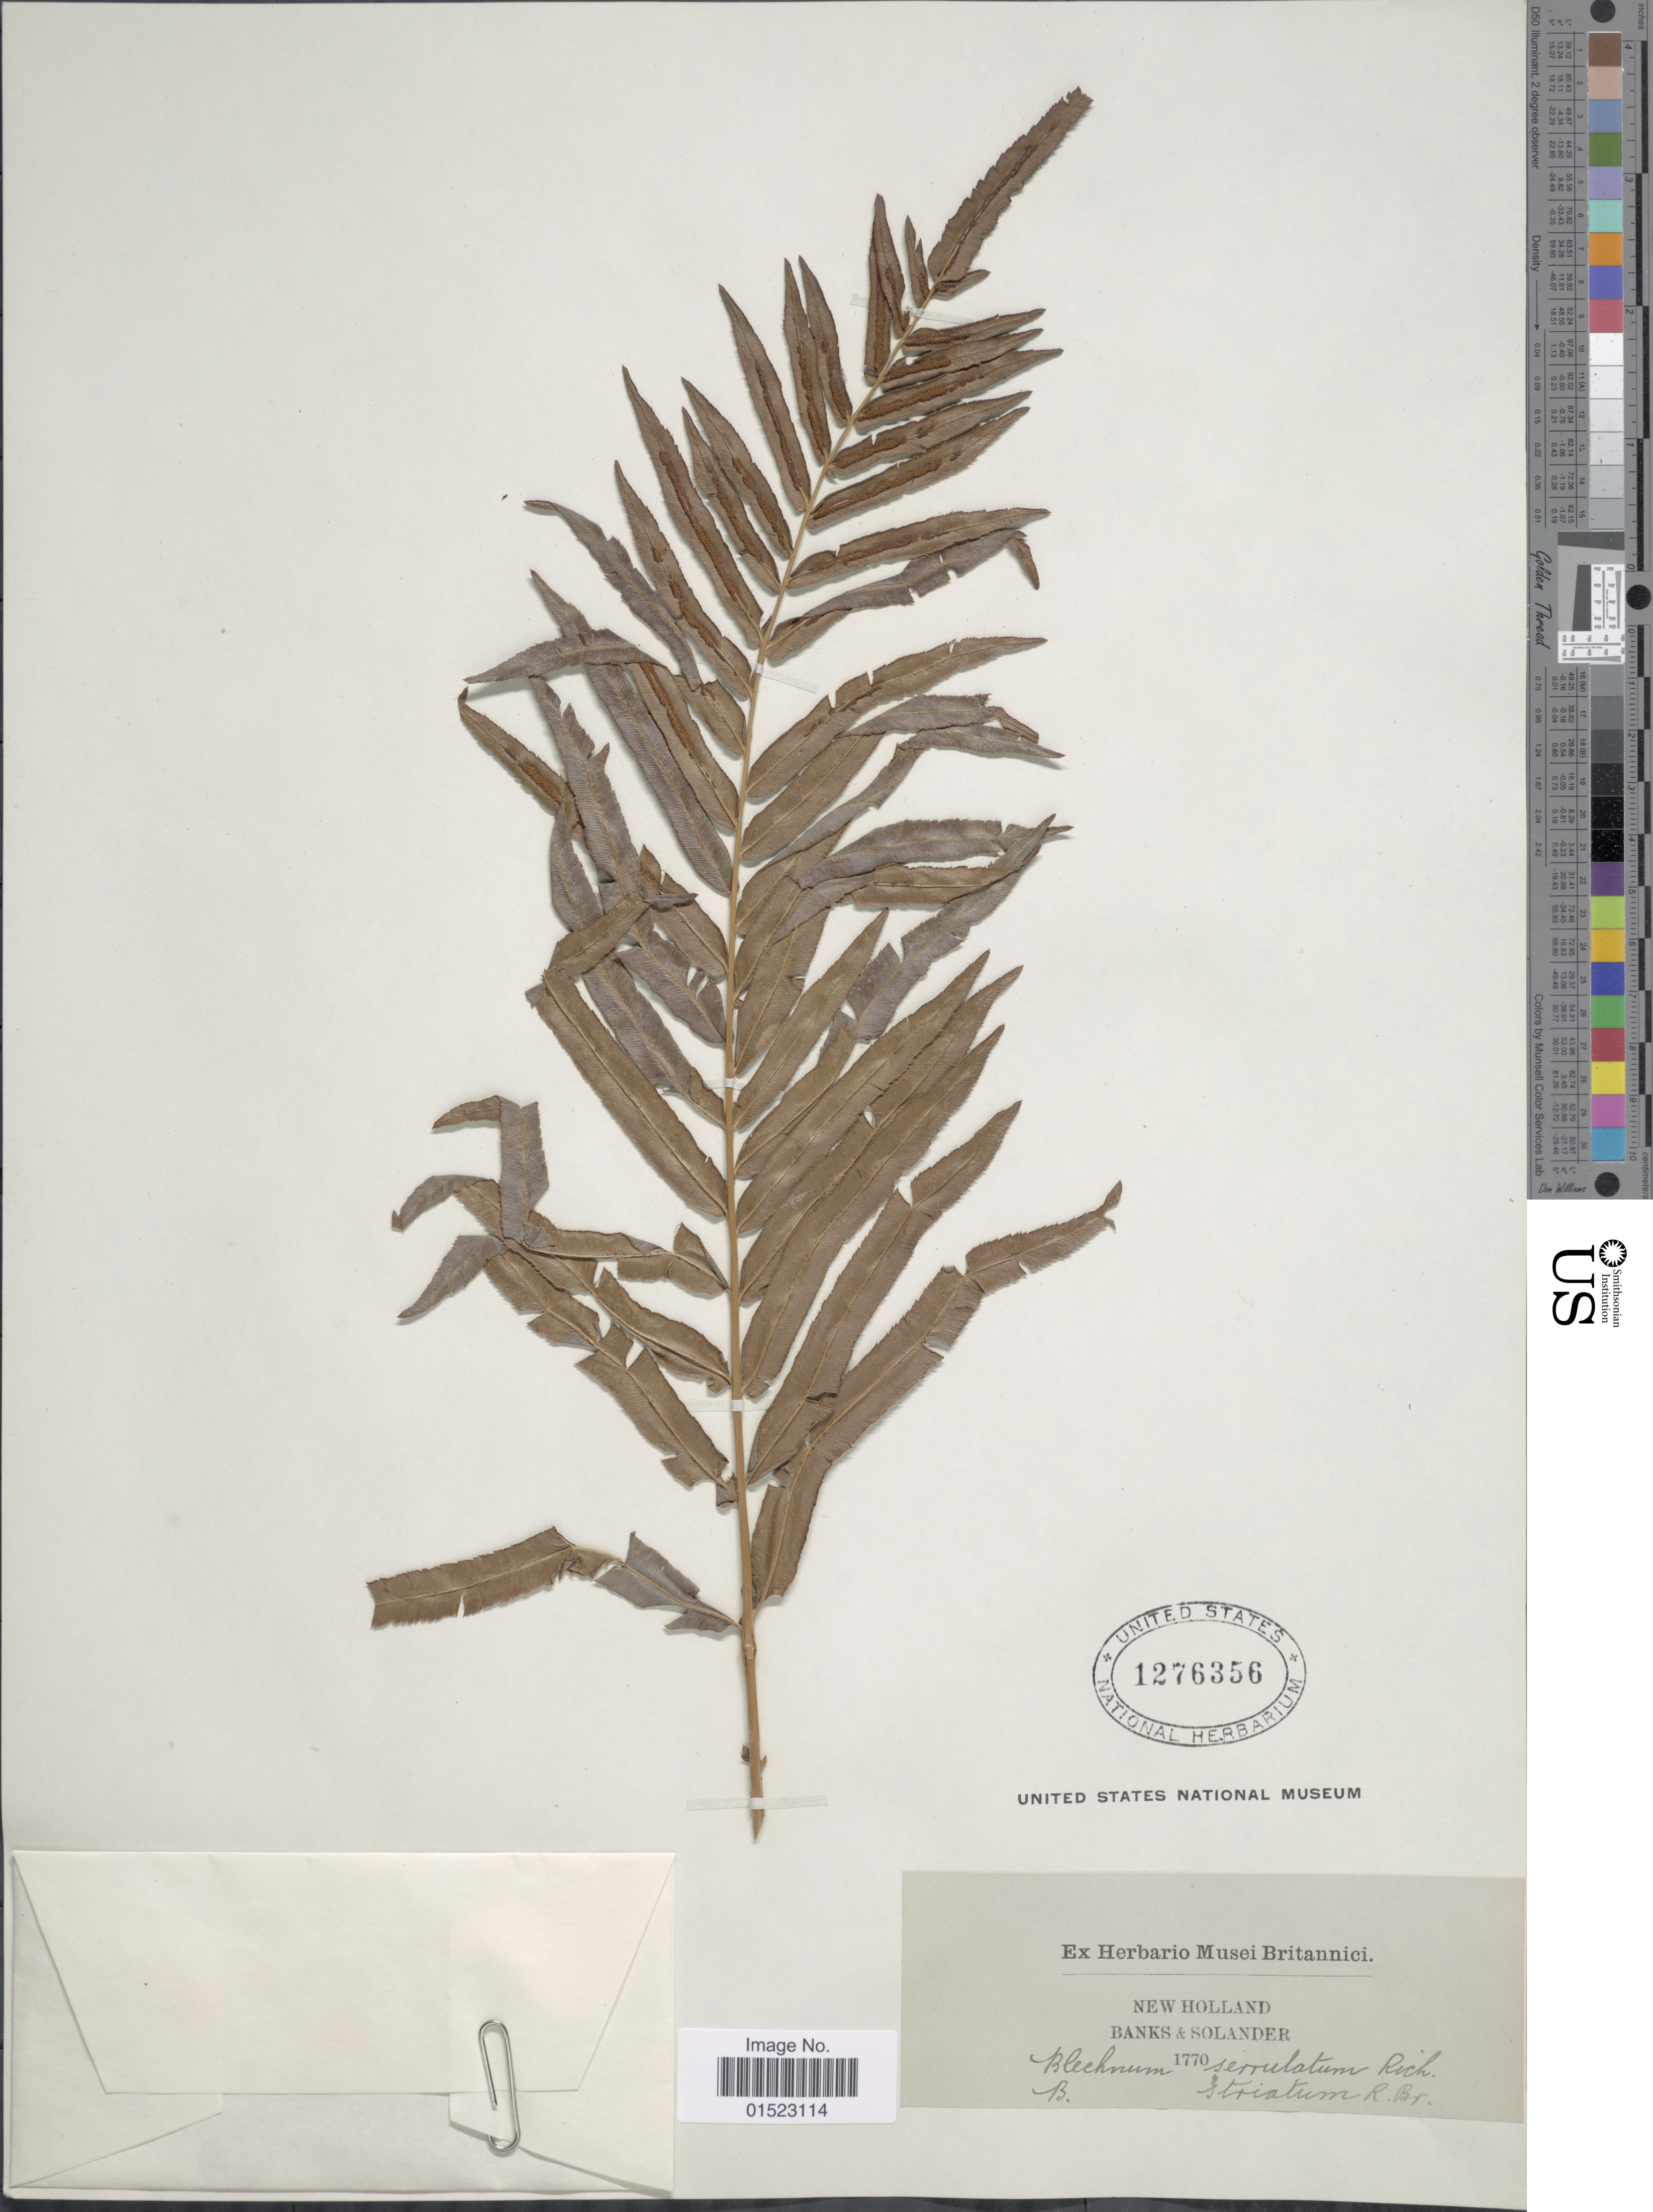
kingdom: Plantae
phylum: Tracheophyta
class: Polypodiopsida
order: Polypodiales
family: Blechnaceae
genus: Telmatoblechnum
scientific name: Telmatoblechnum serrulatum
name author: (Rich.) Perrie et al.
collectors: -- Banks & -- Solander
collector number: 1770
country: Australia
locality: New Holland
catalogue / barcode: US 1276356